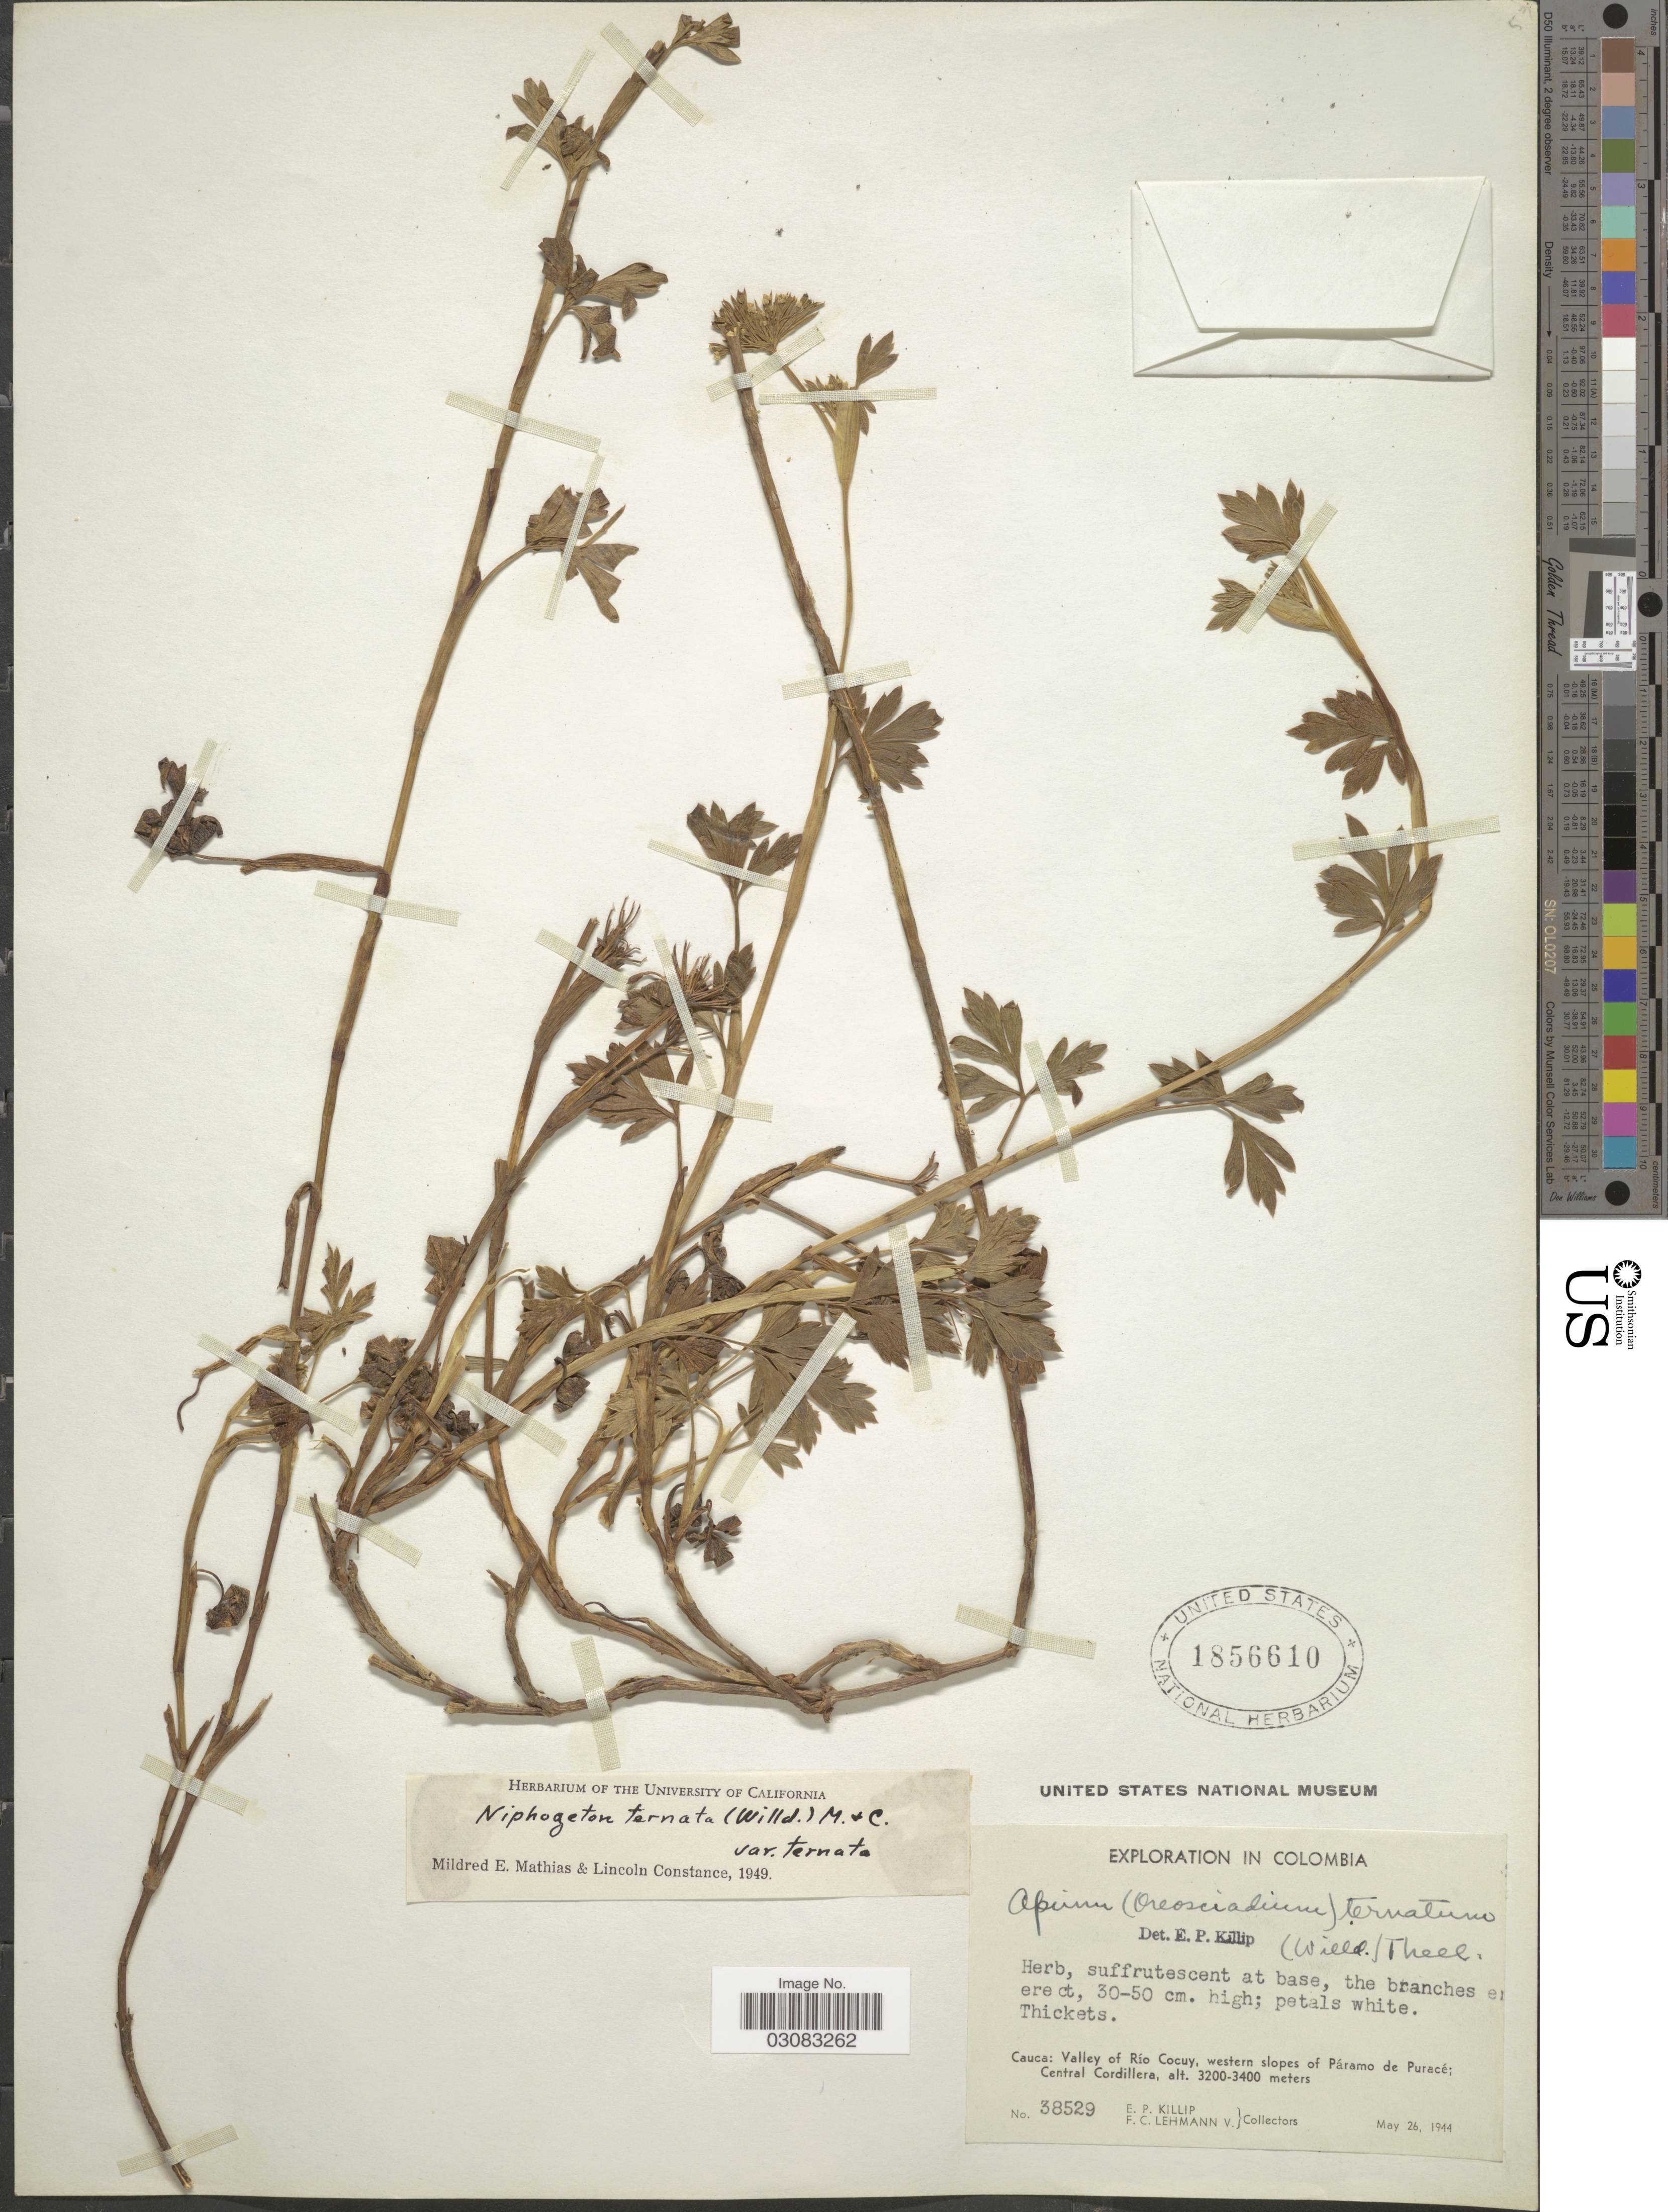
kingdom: Plantae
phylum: Tracheophyta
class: Magnoliopsida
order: Apiales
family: Apiaceae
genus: Niphogeton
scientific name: Niphogeton ternata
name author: (Willd. ex Schltr.) Mathias & Constance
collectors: E. P. Killip & F. Lehmann v.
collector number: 38529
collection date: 1944-05-26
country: Colombia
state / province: Cauca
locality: Valley of Río Cocuy, western slopes of Páramo de Puracé; Central Cordillera.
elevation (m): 3200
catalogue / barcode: US 1856610